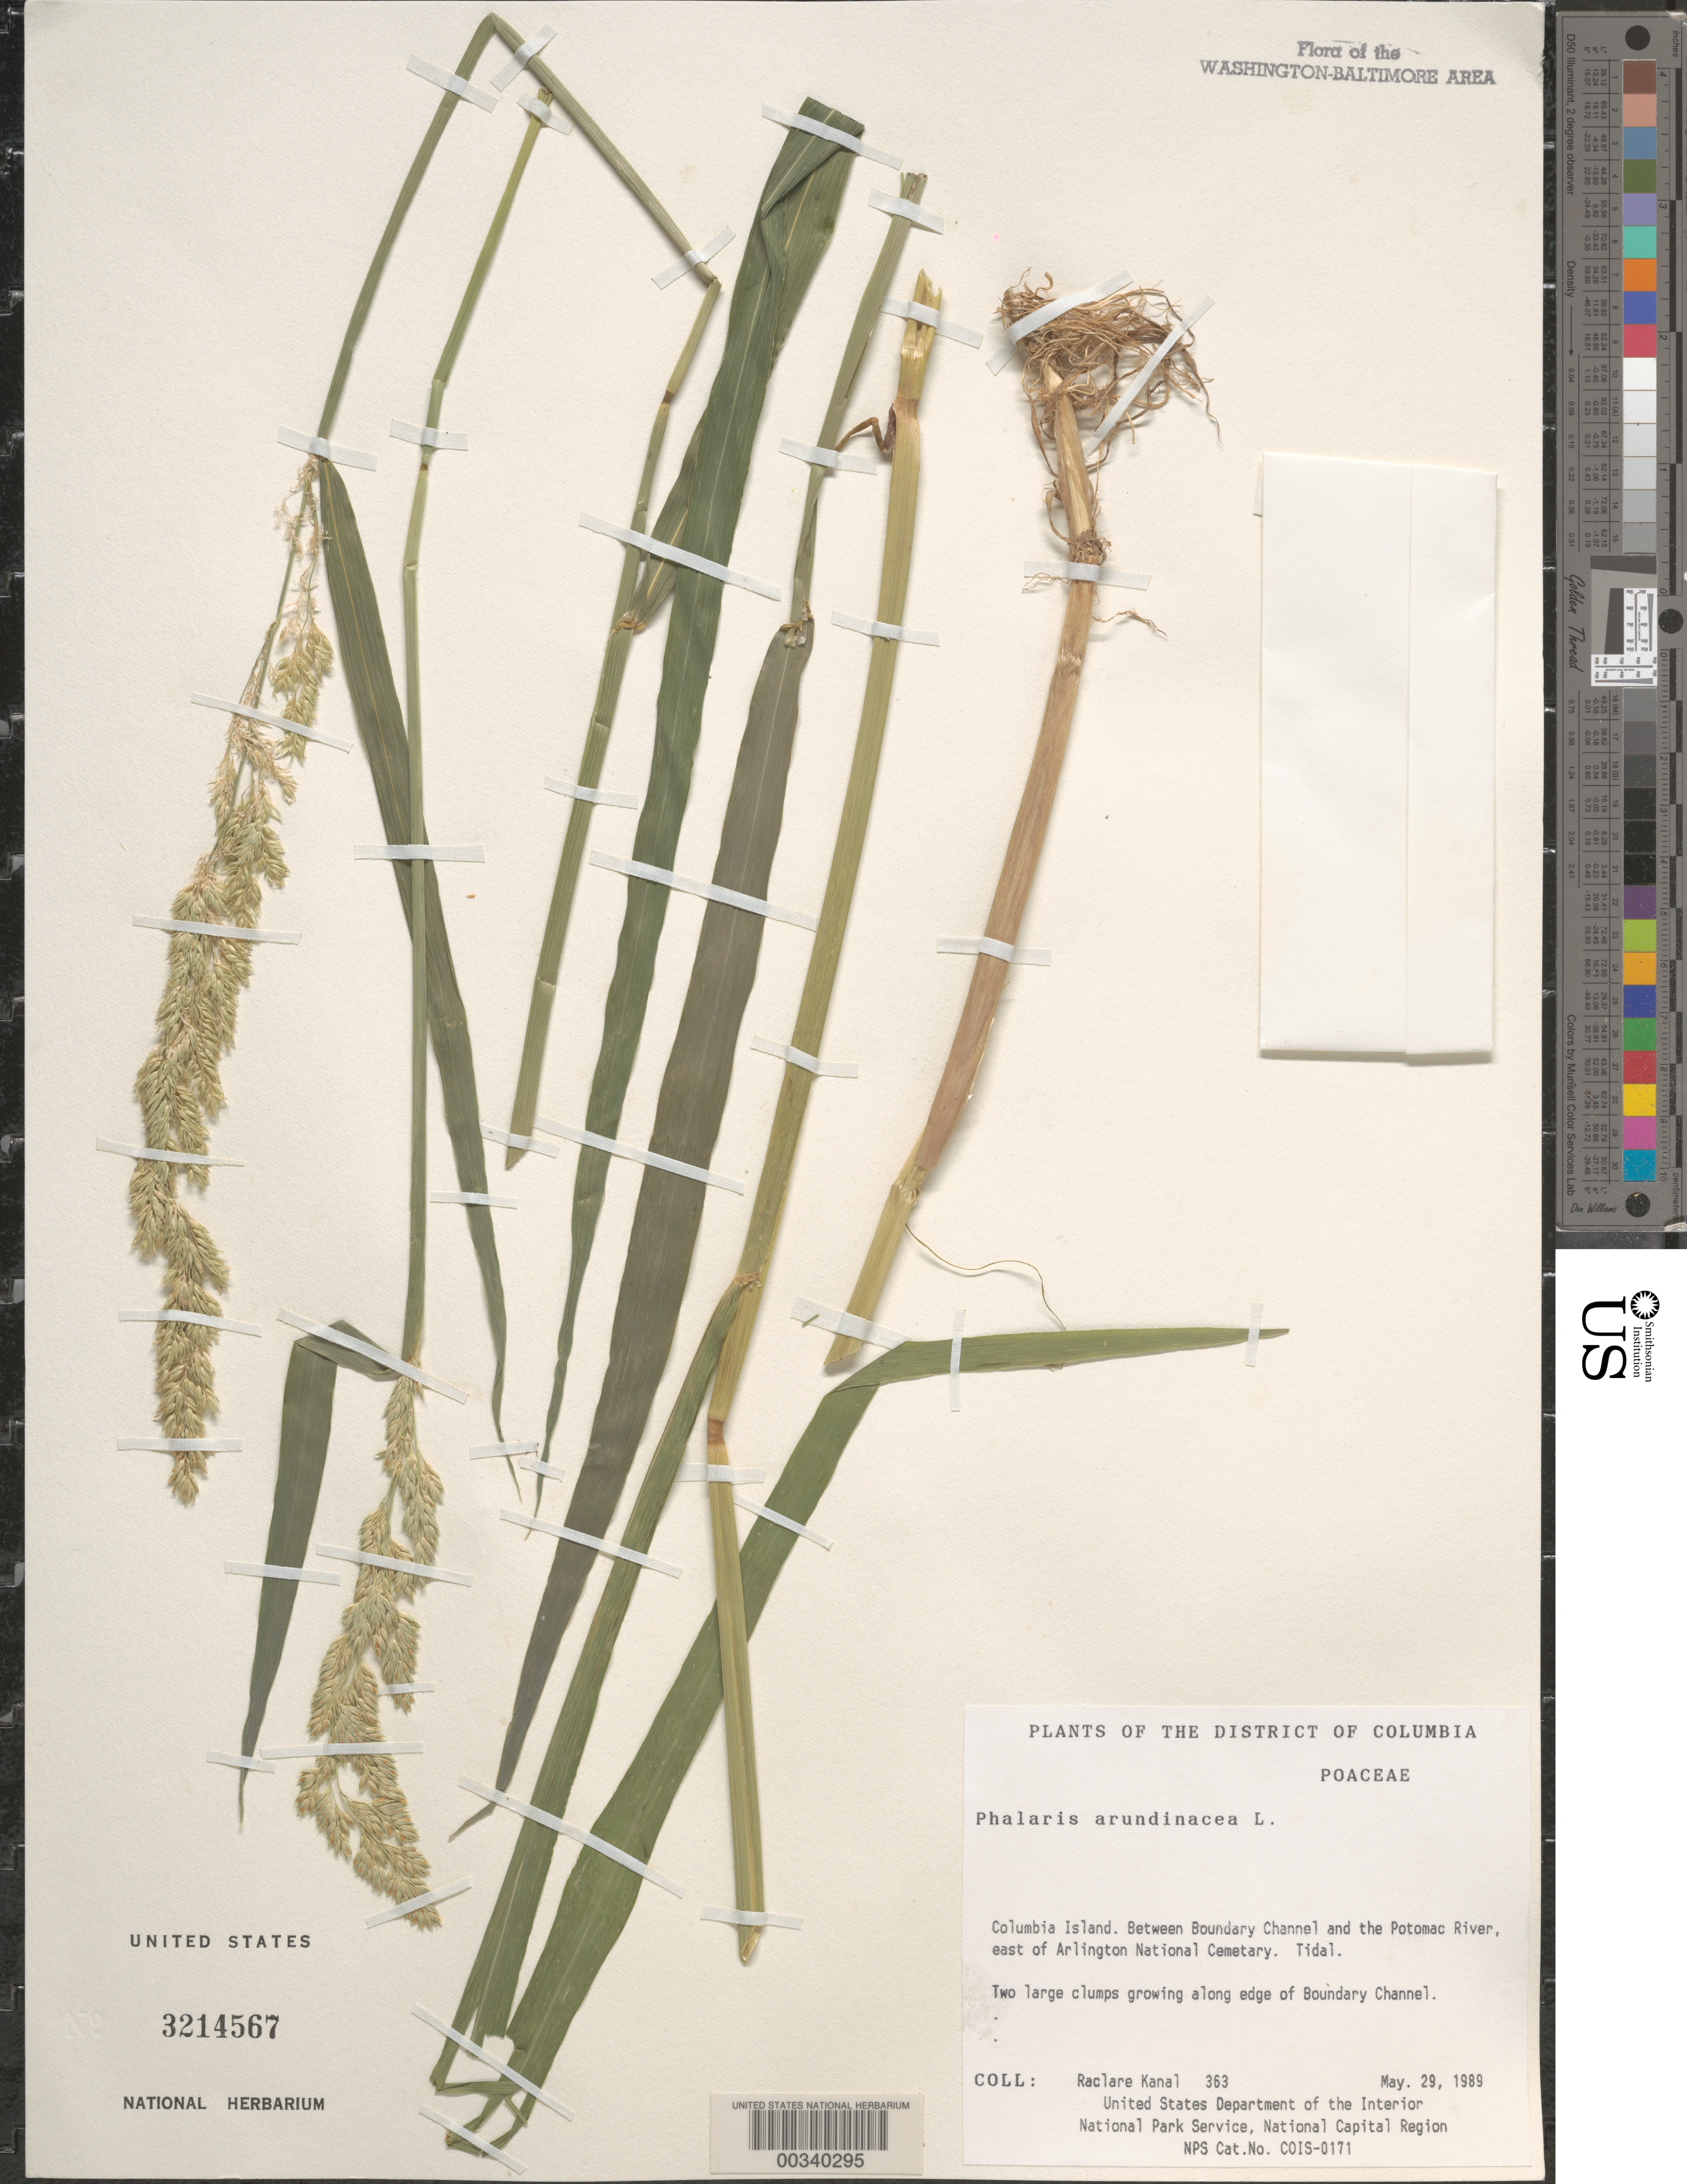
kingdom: Plantae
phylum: Tracheophyta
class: Liliopsida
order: Poales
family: Poaceae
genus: Phalaris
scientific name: Phalaris arundinacea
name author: L.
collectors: R. Kanal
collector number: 363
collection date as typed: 29 May 1989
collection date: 1989-05-29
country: United States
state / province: District of Columbia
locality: Columbia Island, between Boundary Channel and Potomac River, E of Arlington National Cemetery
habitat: Edge of channel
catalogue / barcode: US 3214567